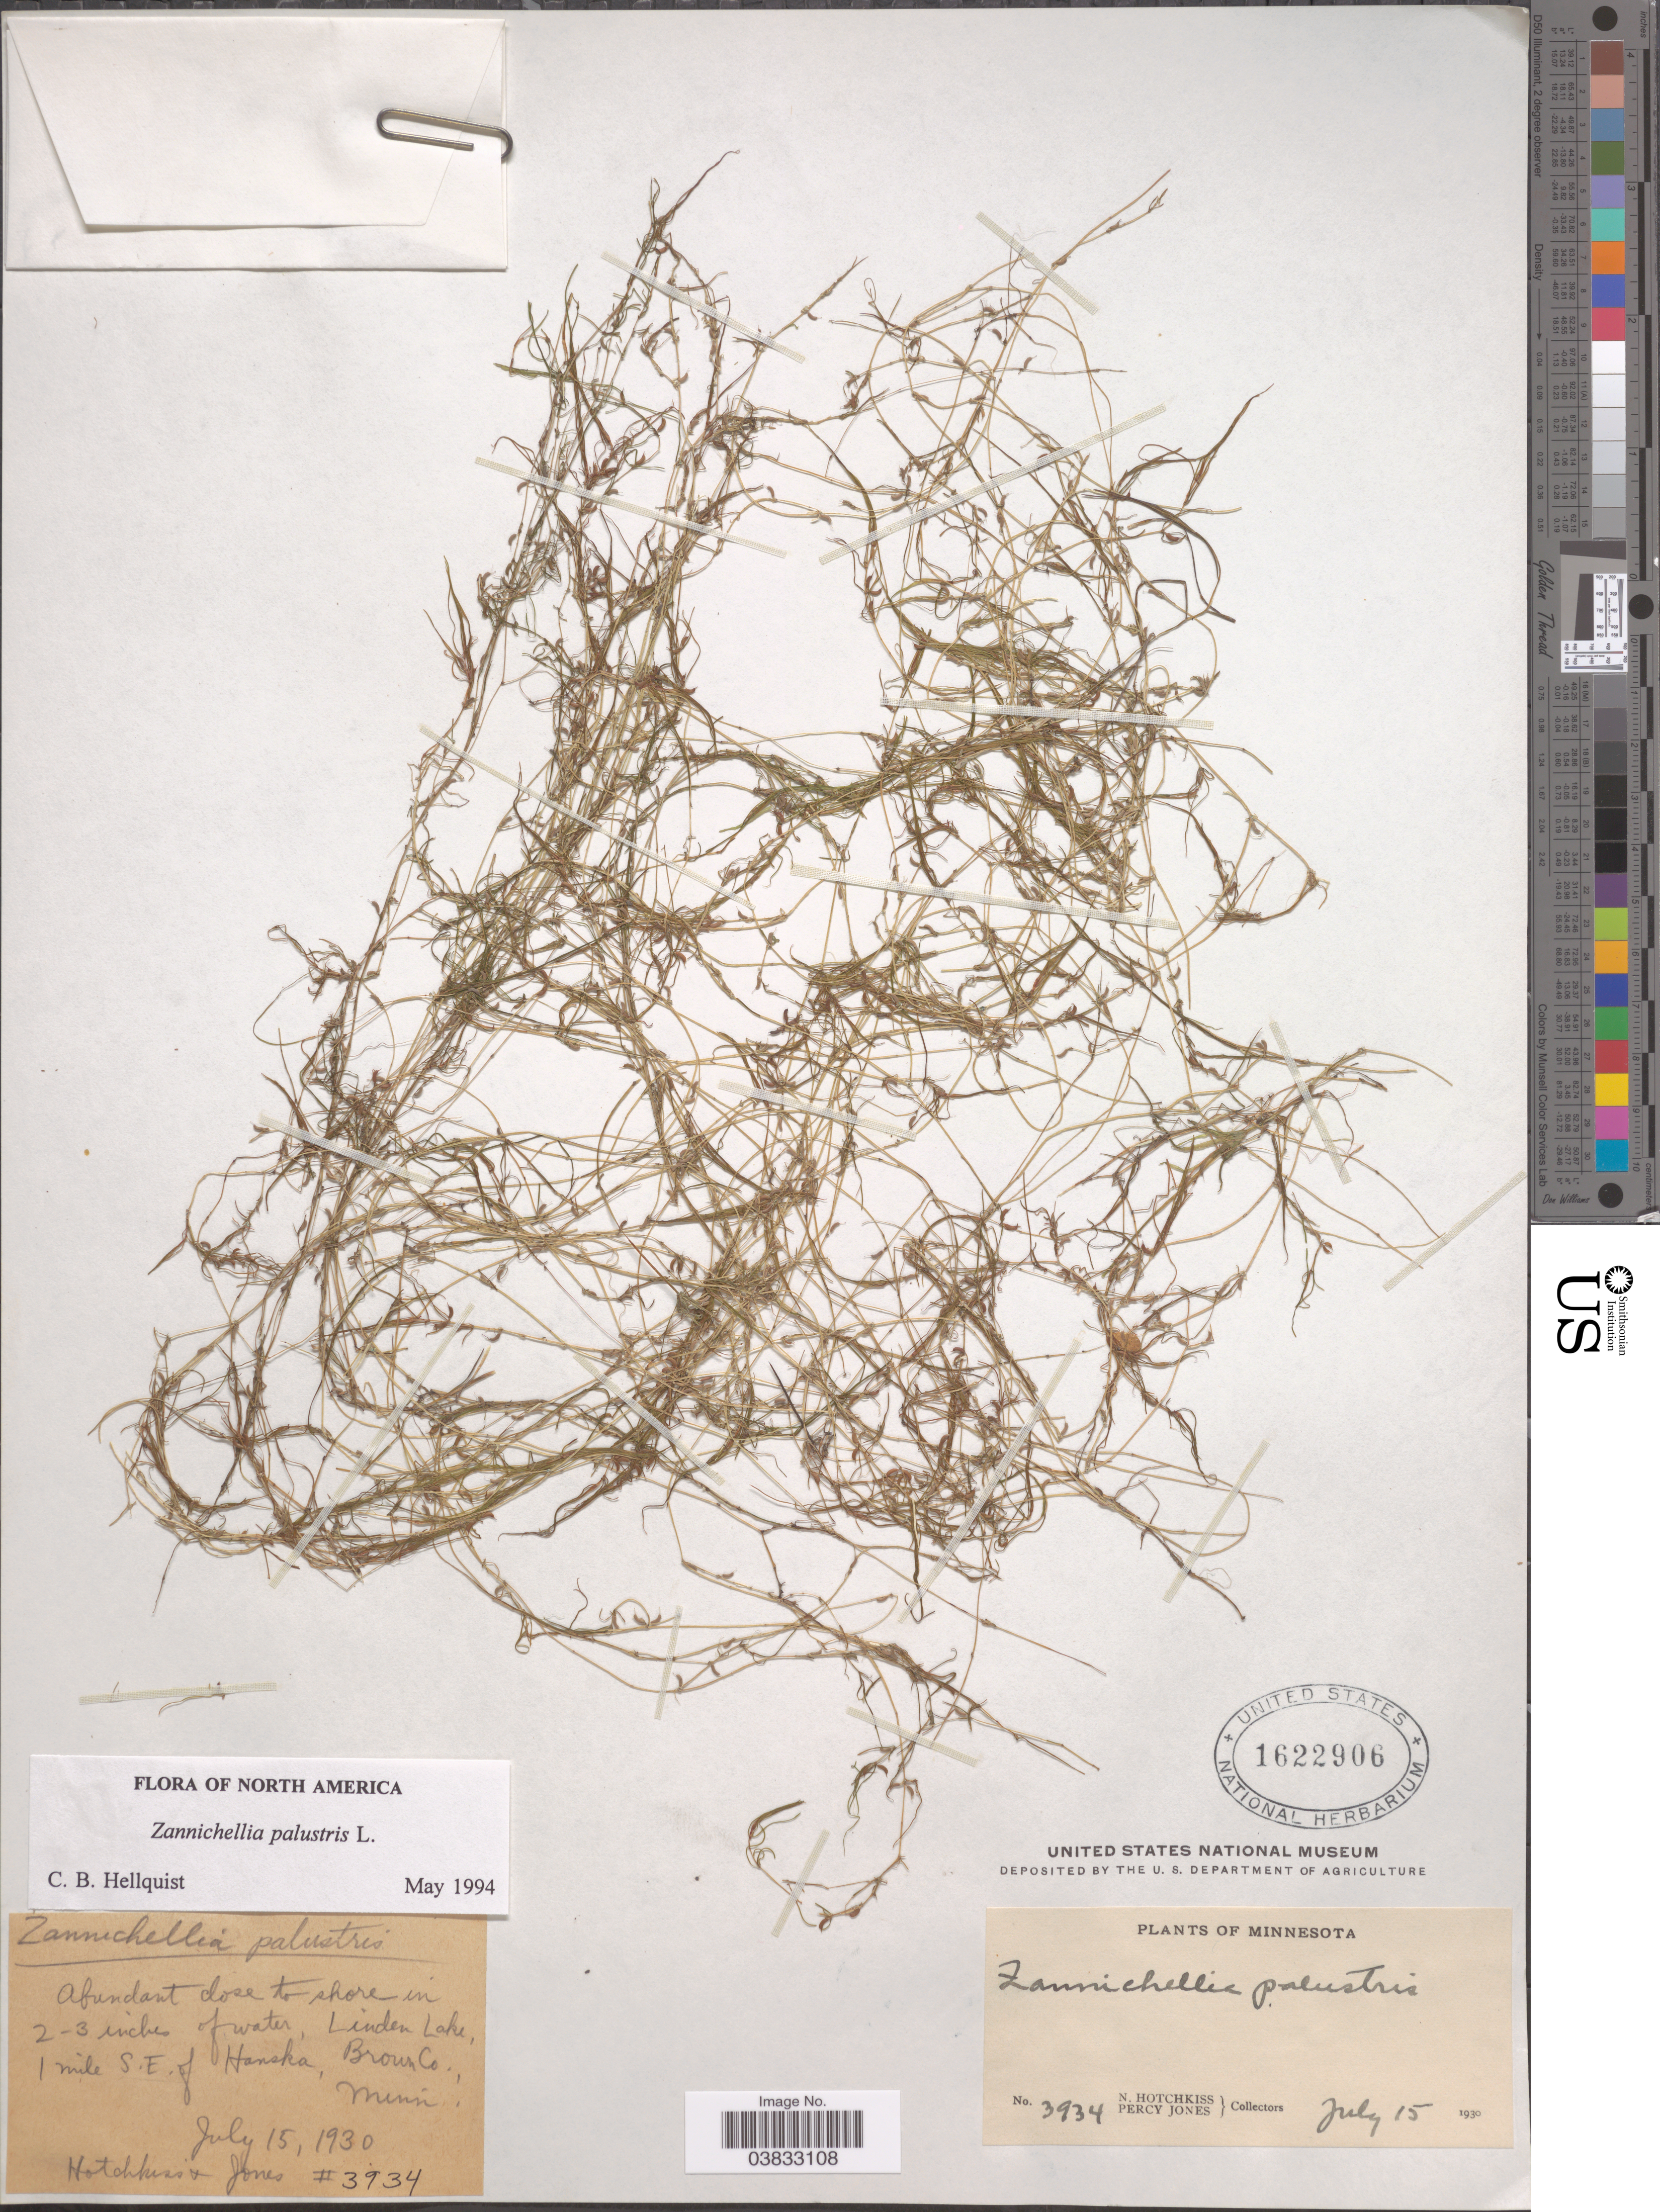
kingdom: Plantae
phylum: Tracheophyta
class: Liliopsida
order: Alismatales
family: Potamogetonaceae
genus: Zannichellia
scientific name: Zannichellia palustris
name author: L.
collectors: N. Hotchkiss & P. Jones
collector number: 3934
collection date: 1930-07-15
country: United States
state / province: Minnesota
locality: Linden Lake, 1 miles S.E. of Hanska, Brown Co.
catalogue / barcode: US 1622906